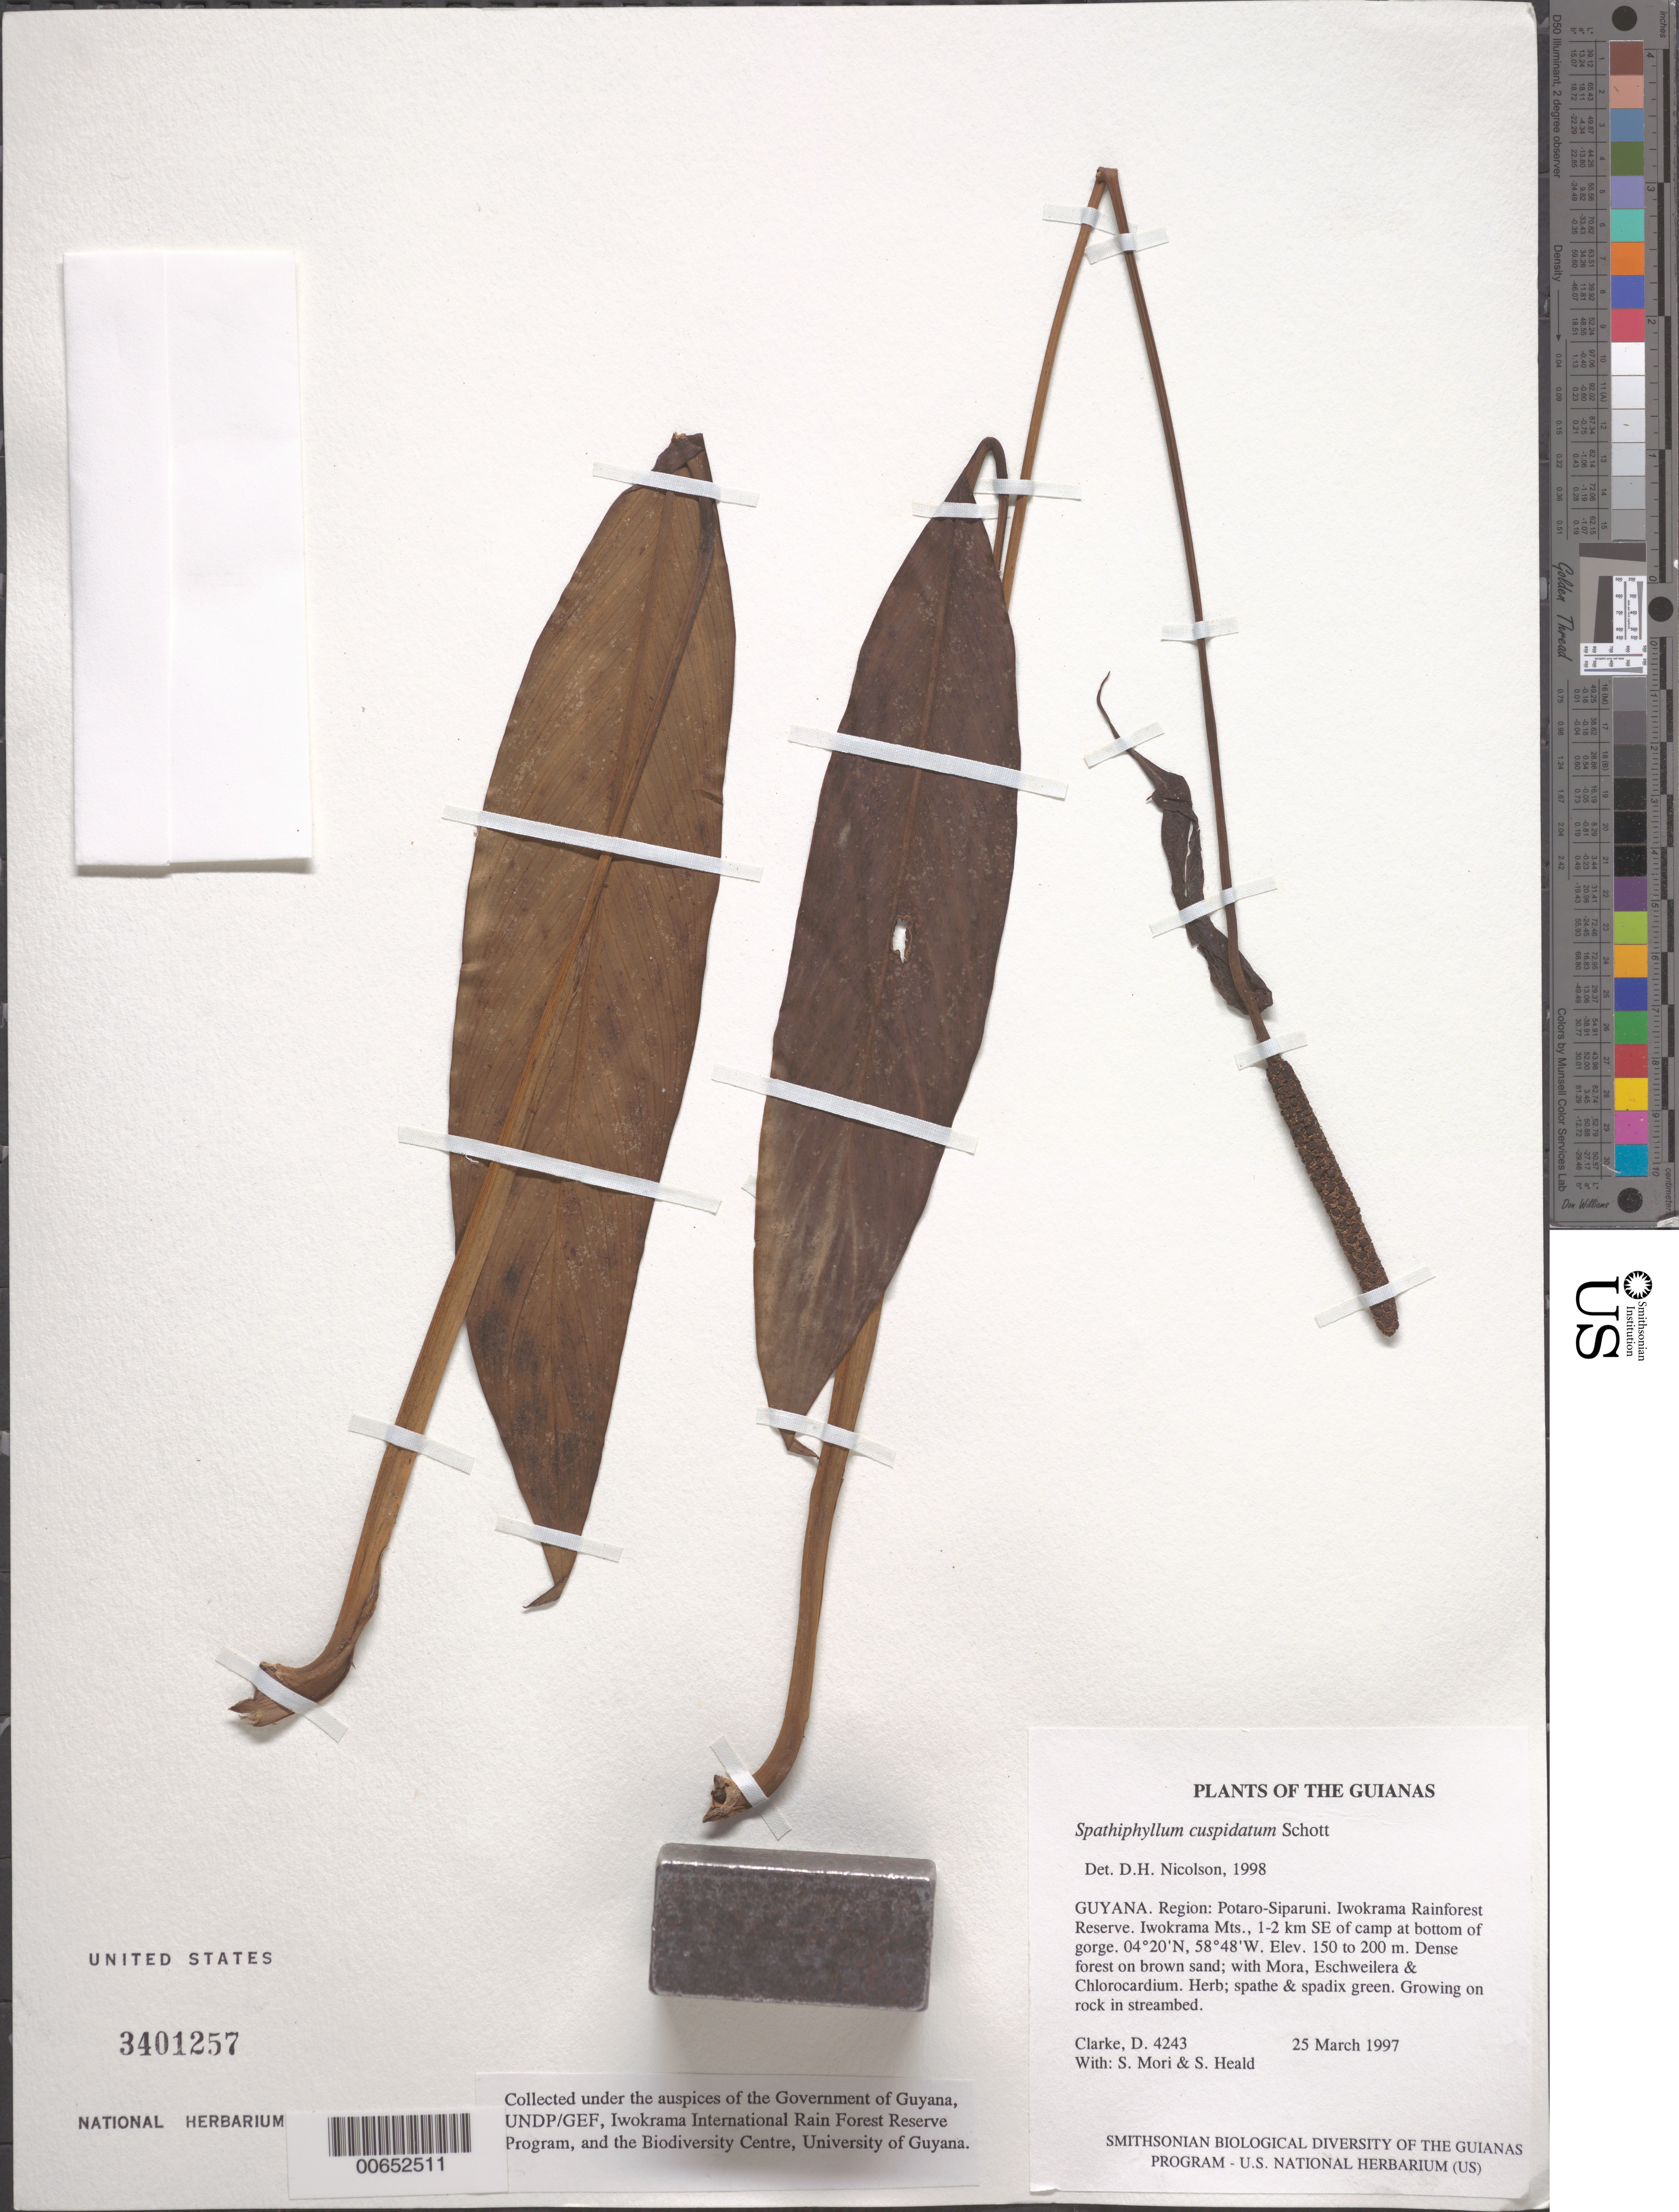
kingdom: Plantae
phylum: Tracheophyta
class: Liliopsida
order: Alismatales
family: Araceae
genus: Spathiphyllum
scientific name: Spathiphyllum cuspidatum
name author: Schott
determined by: Nicolson, Dan H.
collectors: H. D. Clarke, S. Mori & S. Heald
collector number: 4243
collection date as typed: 25 March 1997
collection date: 1997-03-25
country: Guyana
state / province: Potaro-Siparuni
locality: Iwokrama Rainforest Reserve. Iwokrama Mts., 1-2 km SE of camp at bottom of gorge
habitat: Dense forest on brown sand; with Mora, Eschweilera & Chlorocardium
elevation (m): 150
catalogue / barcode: US 3401257